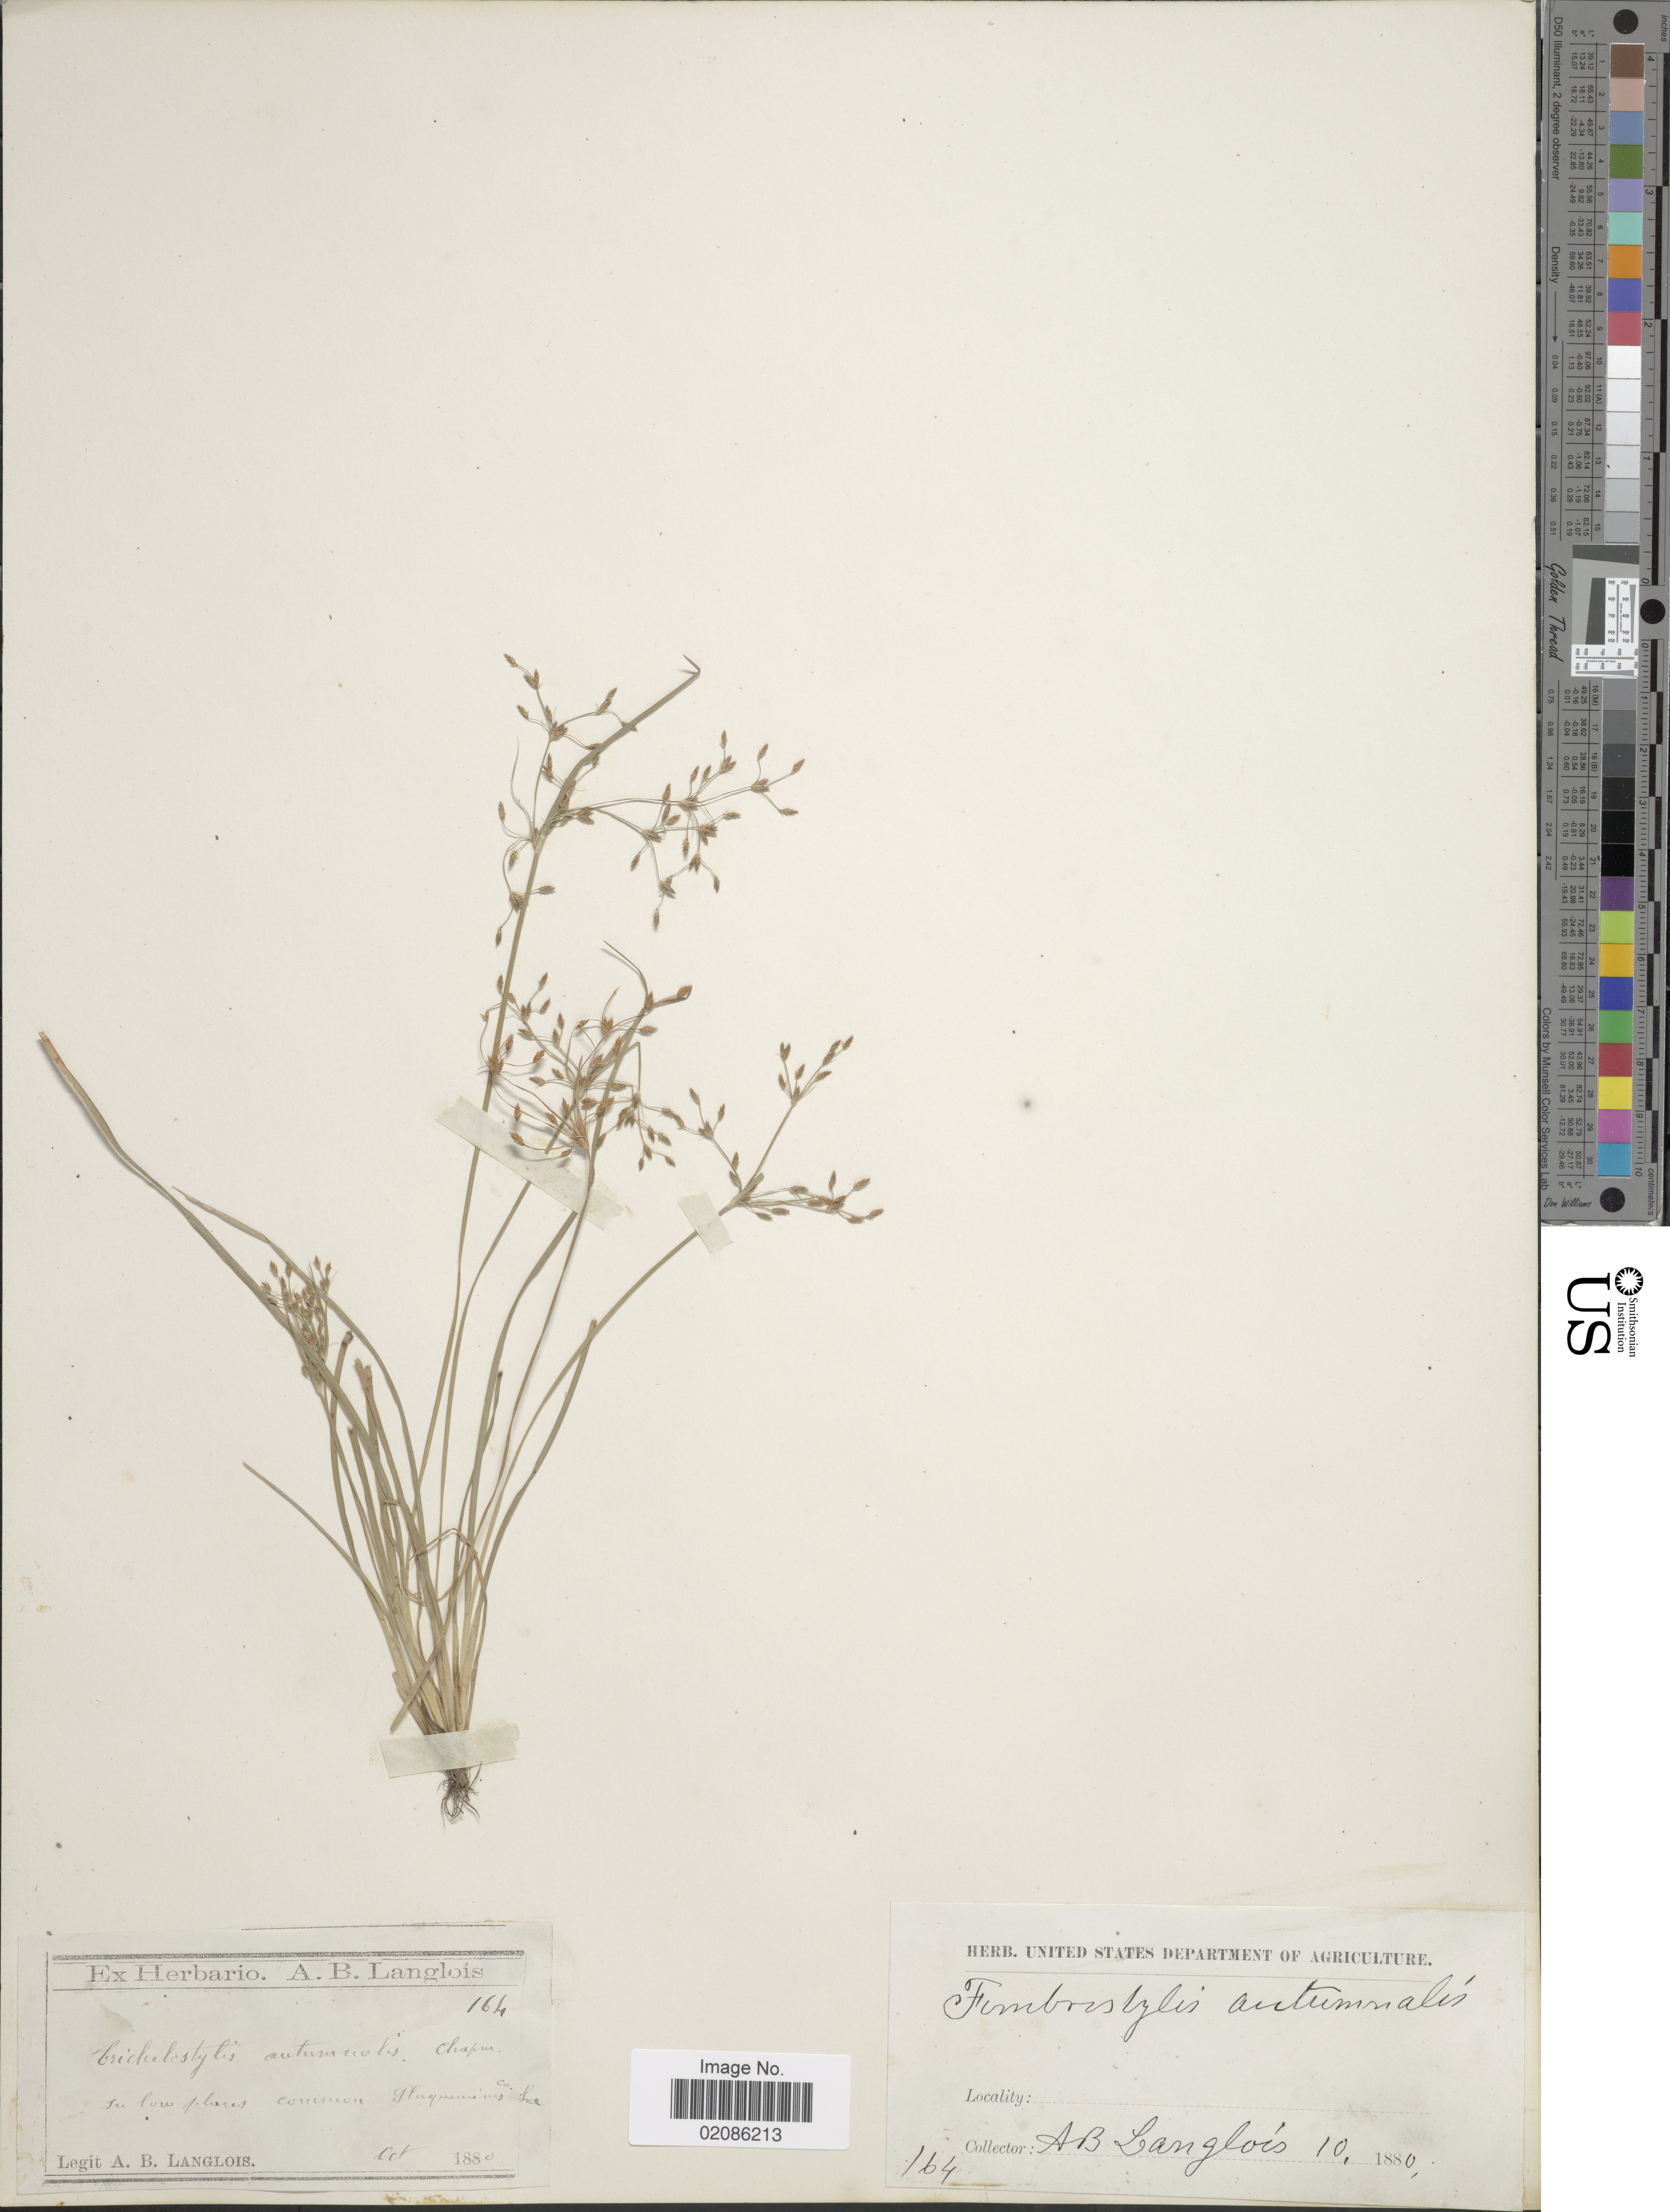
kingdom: Plantae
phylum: Tracheophyta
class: Liliopsida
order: Poales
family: Cyperaceae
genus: Fimbristylis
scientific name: Fimbristylis autumnalis (L.) Roem. & Schult.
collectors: A. Langlois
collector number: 164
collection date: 1880-10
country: United States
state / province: Louisiana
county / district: Plaquemines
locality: In low places common.